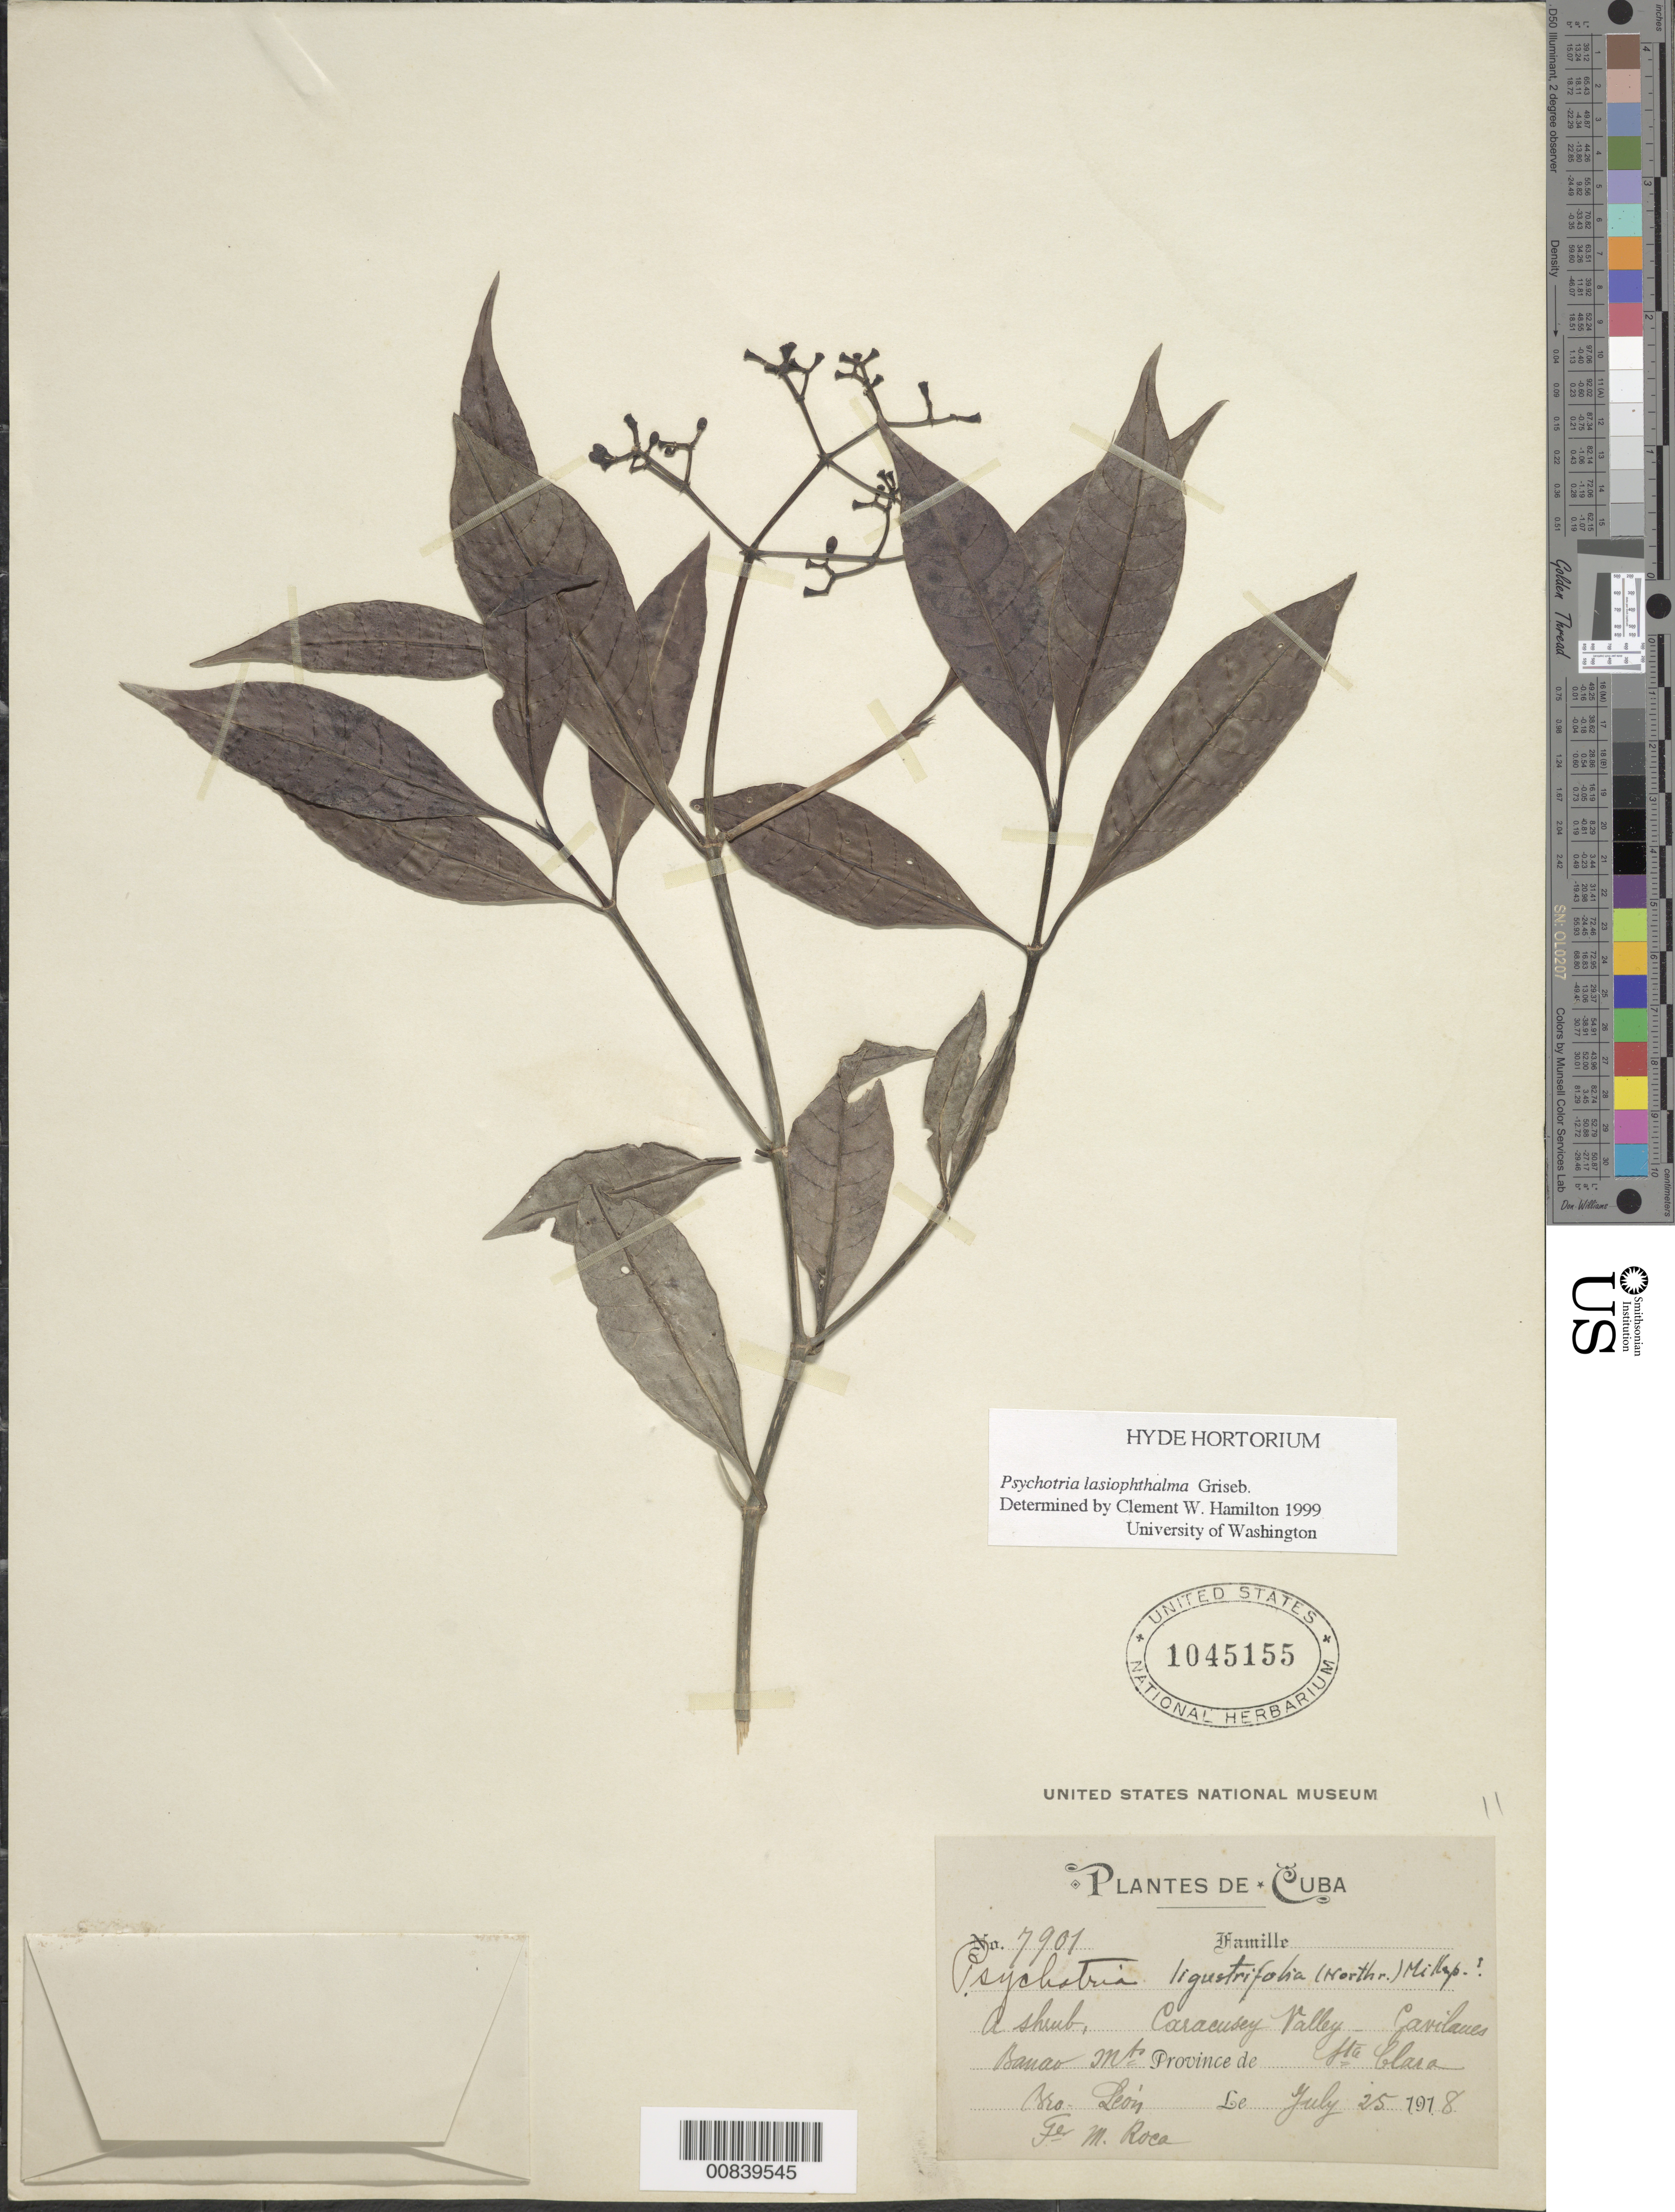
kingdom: Plantae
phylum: Tracheophyta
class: Magnoliopsida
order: Gentianales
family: Rubiaceae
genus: Psychotria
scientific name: Psychotria lasiophthalma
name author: Griseb.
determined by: Hamilton, C. W.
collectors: Bro. León & M. Roca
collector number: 7901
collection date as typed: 25 Jul 1918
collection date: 1918-07-25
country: Cuba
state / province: Las Villas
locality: Caracusey Valley - Cavilaues. Banao Mts.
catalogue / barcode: US 1045155